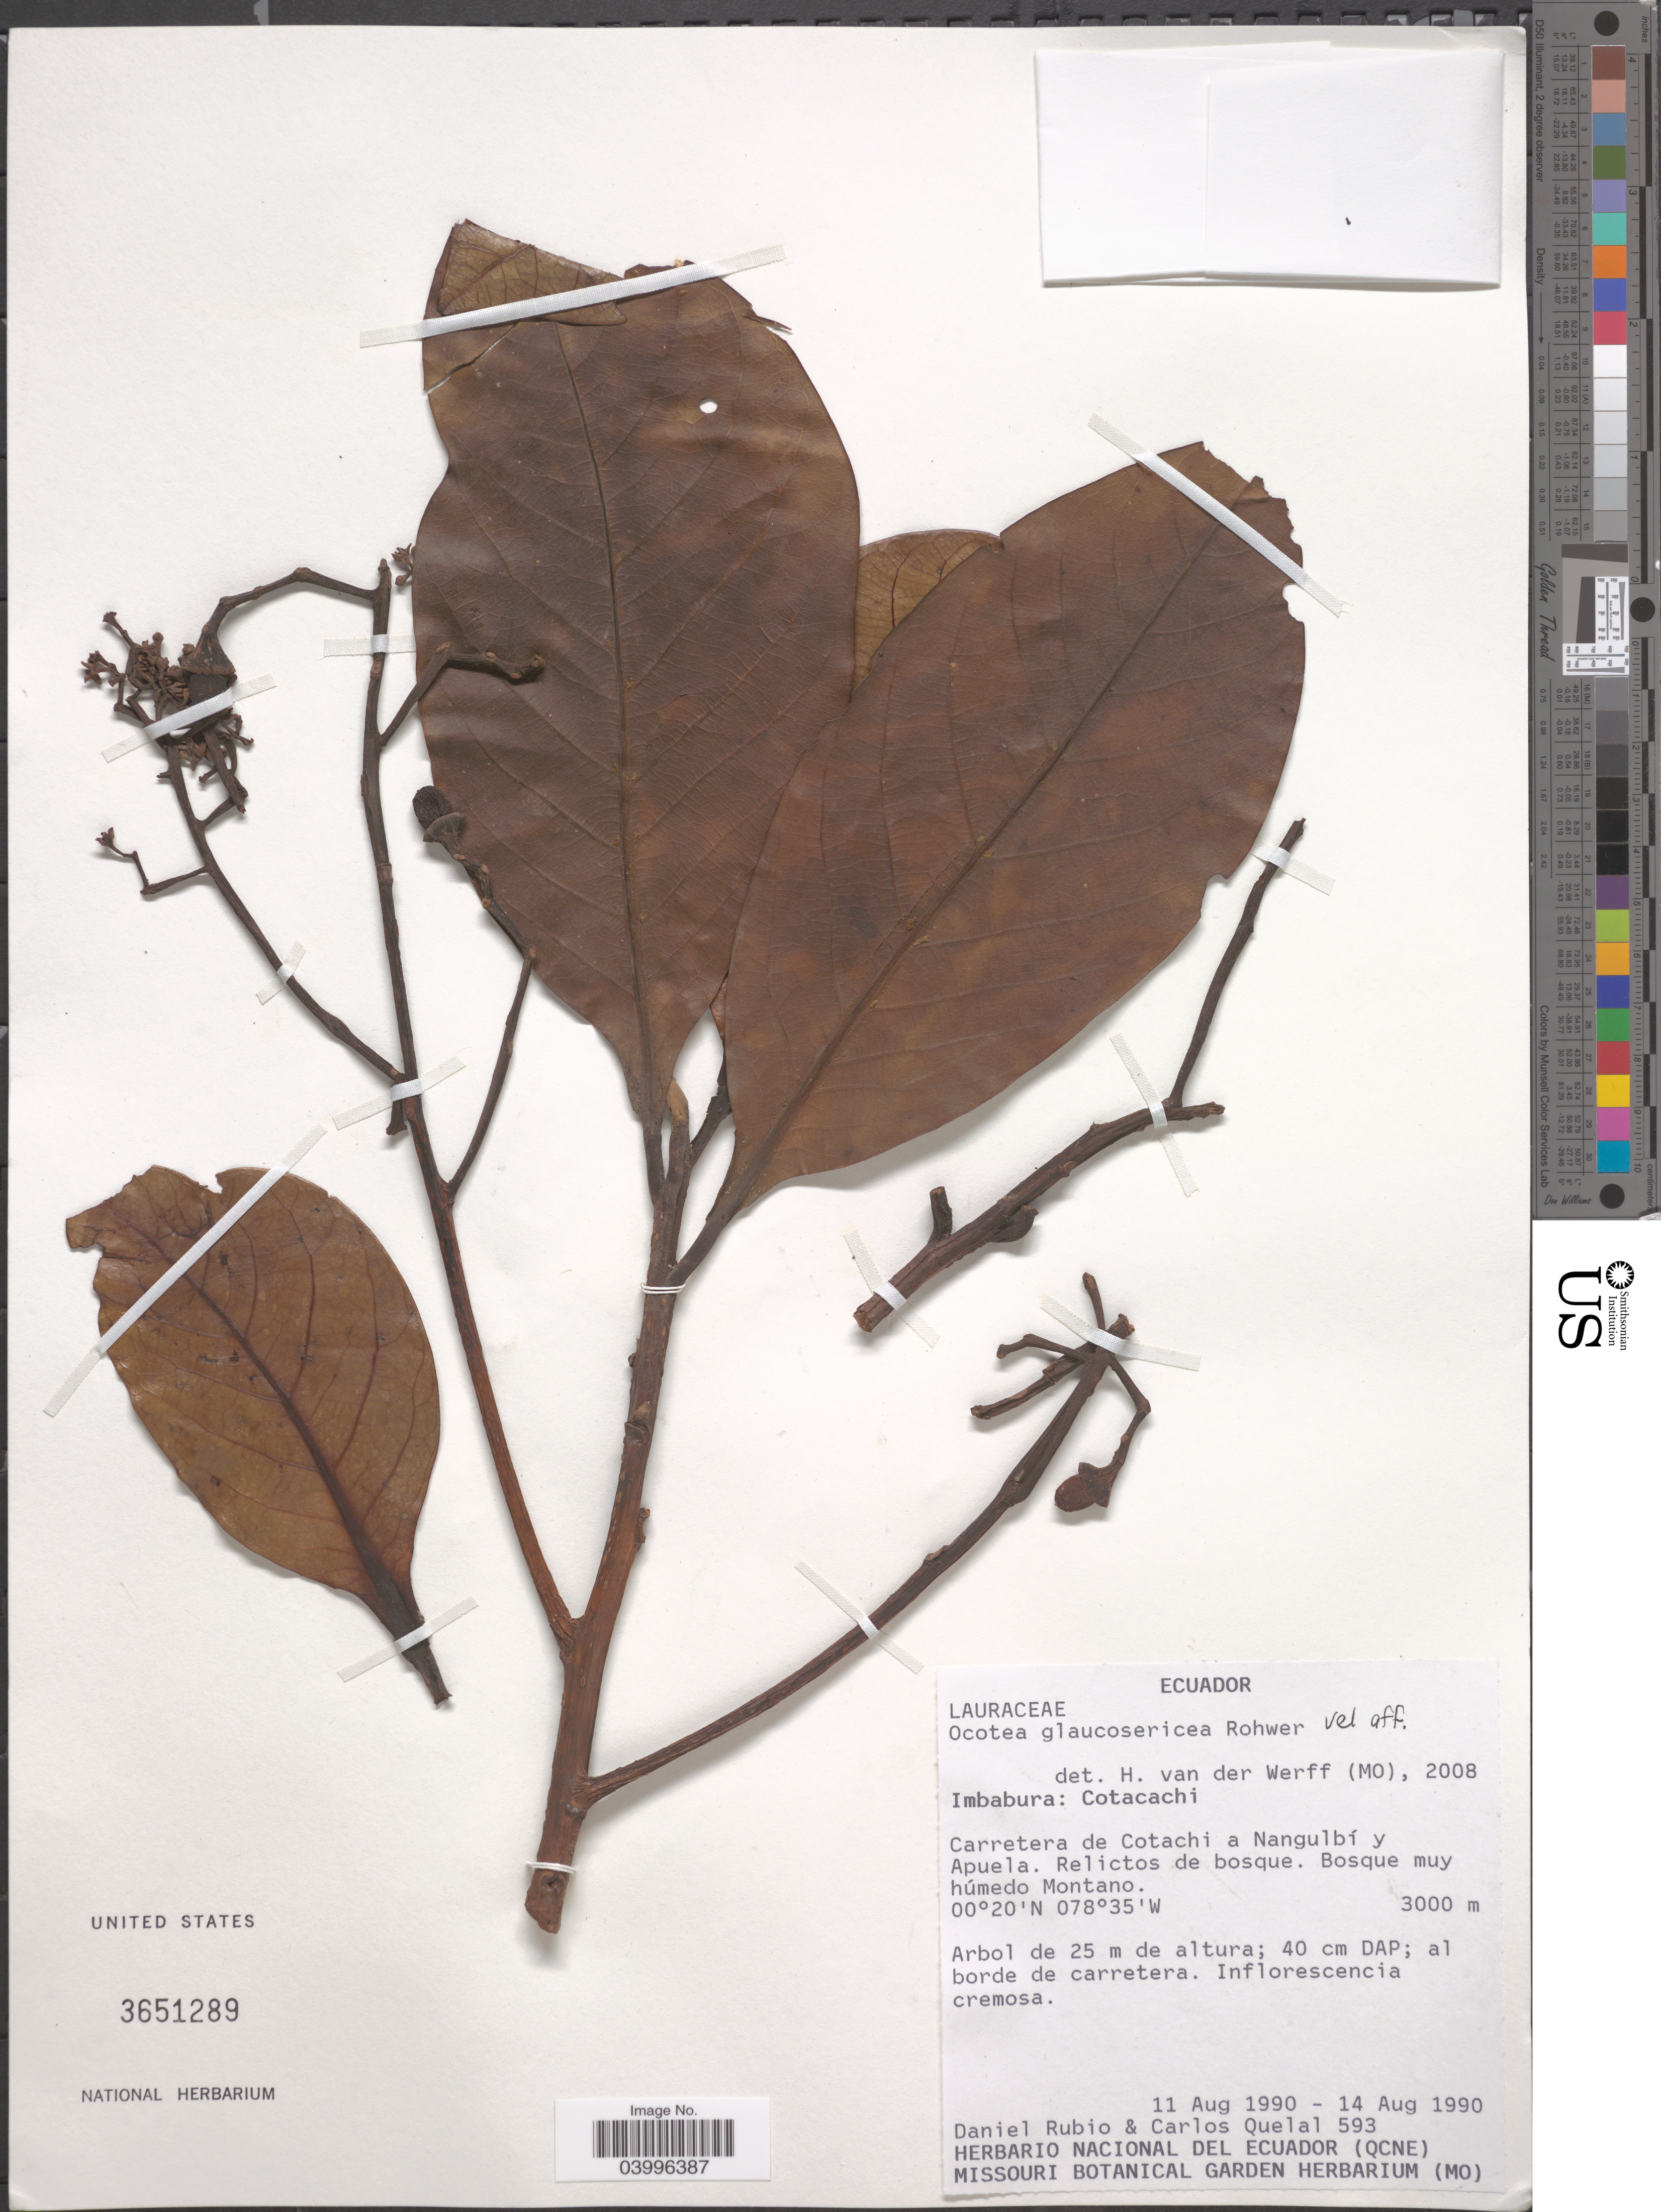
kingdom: Plantae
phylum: Tracheophyta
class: Magnoliopsida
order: Laurales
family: Lauraceae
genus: Ocotea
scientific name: Ocotea glaucosericea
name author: Rohwer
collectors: D. Rubio & C. Quelal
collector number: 593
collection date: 1990-08-11/1990-08-14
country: Ecuador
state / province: Imbabura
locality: Cotacachi. Carretera de Cotachi a Nangulbí y Apuela. Relictos de bosque. Bosque muy húmedo Montano.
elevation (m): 3000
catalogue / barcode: US 3651289